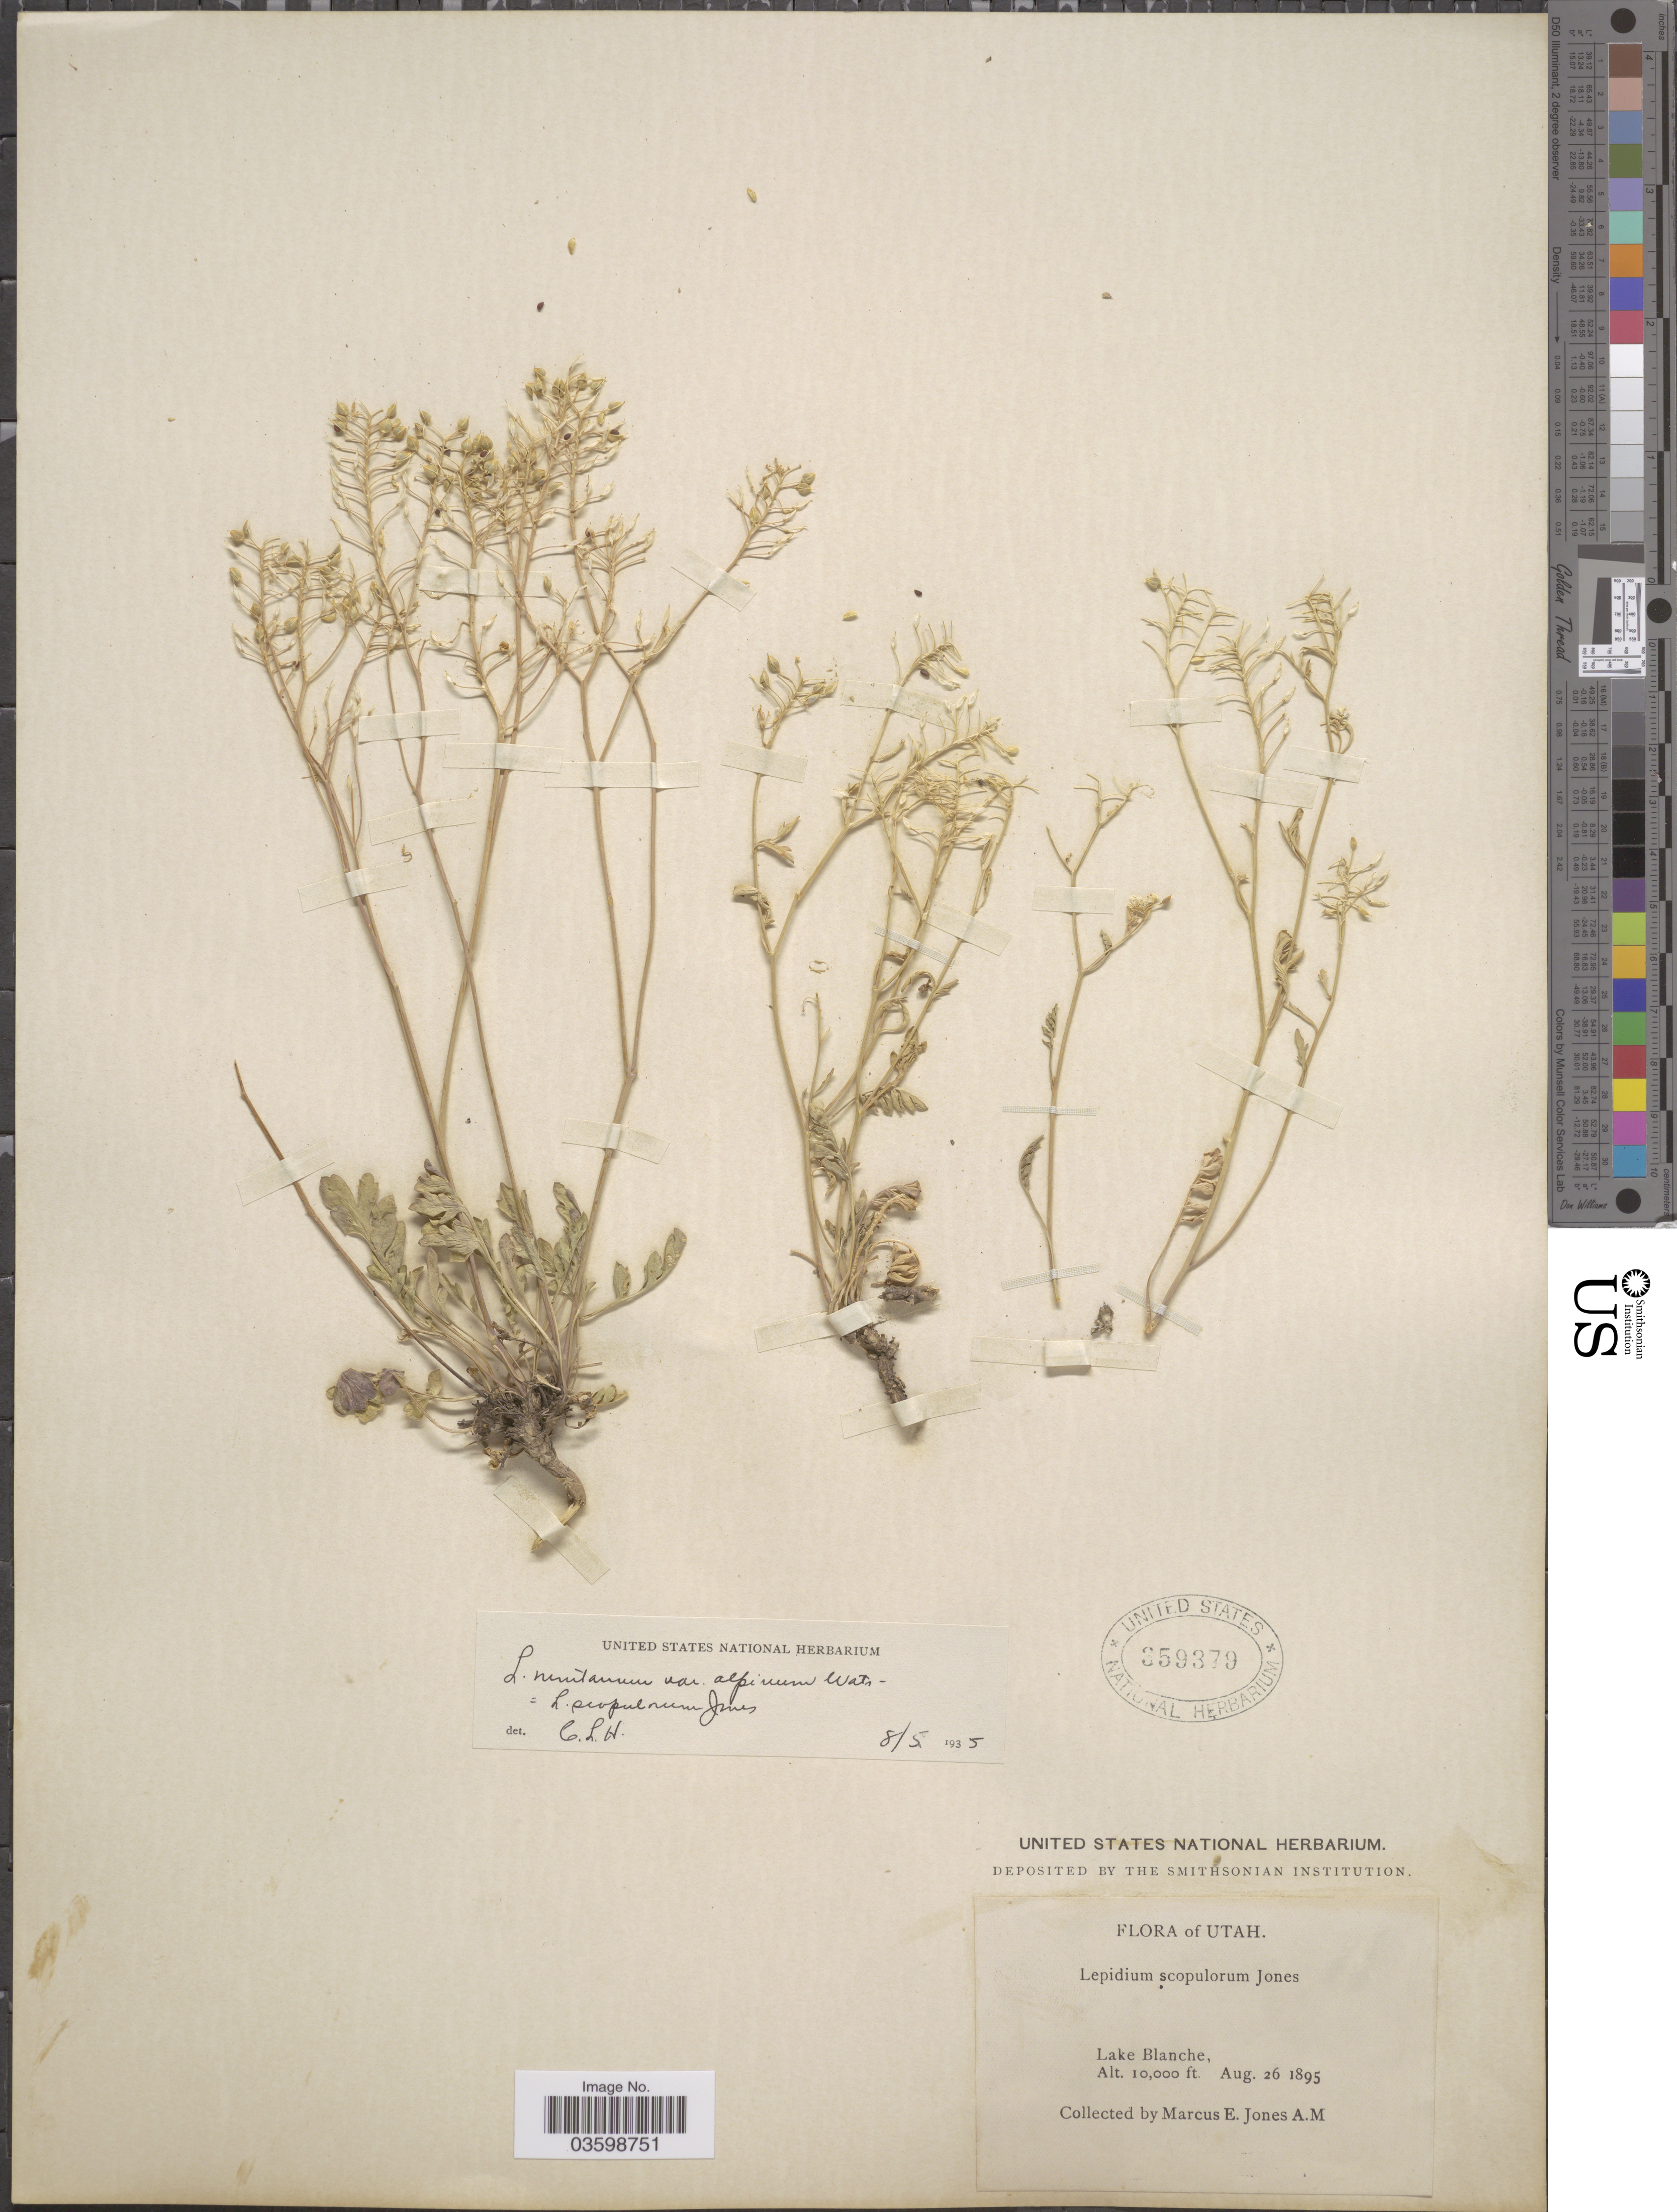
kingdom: Plantae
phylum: Tracheophyta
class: Magnoliopsida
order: Brassicales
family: Brassicaceae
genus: Lepidium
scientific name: Lepidium montanum var. alpinum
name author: S. Watson in C. King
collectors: M. E. Jones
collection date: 1895-08-26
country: United States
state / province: Utah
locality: Lake Blanche.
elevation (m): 3048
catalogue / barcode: US 359379